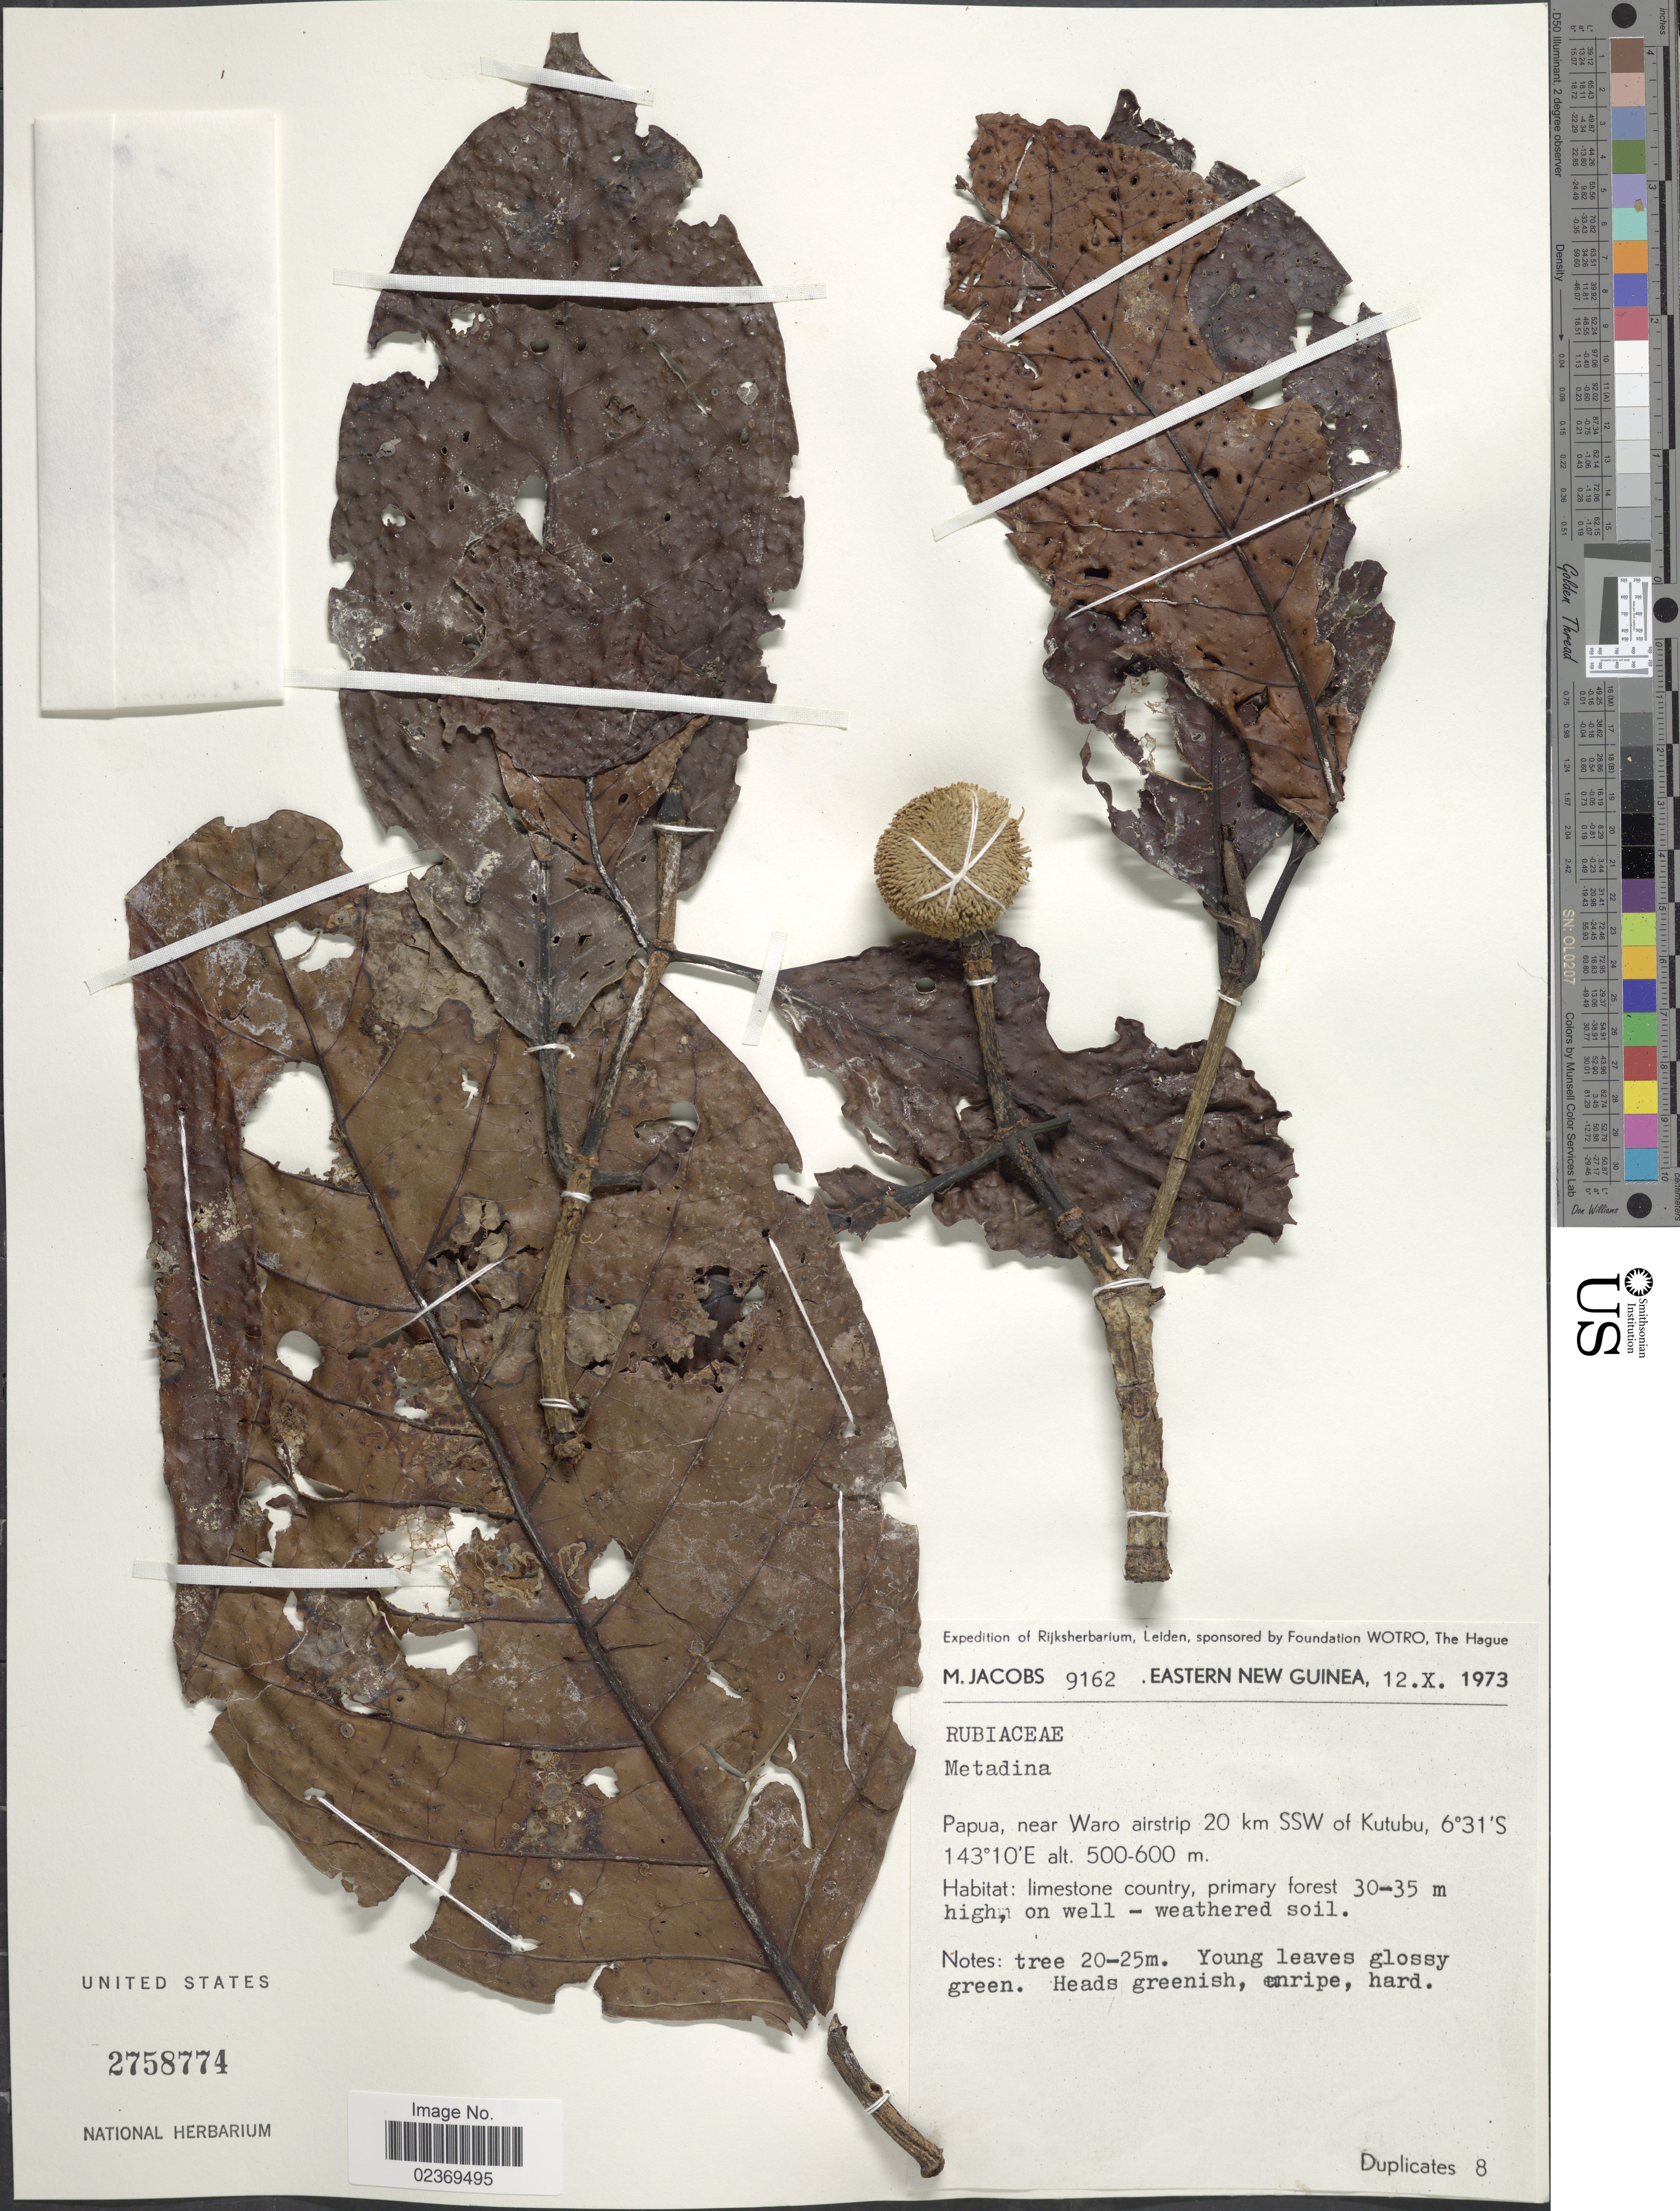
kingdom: Plantae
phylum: Tracheophyta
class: Magnoliopsida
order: Gentianales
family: Rubiaceae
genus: Adina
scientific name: Adina sp.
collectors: M. Jacobs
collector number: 9162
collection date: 1973-10-12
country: Papua New Guinea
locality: Eastern New Guinea, Papua, near Waro airstrip 20 km SSW of Kutubu.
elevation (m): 500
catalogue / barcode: US 2758774